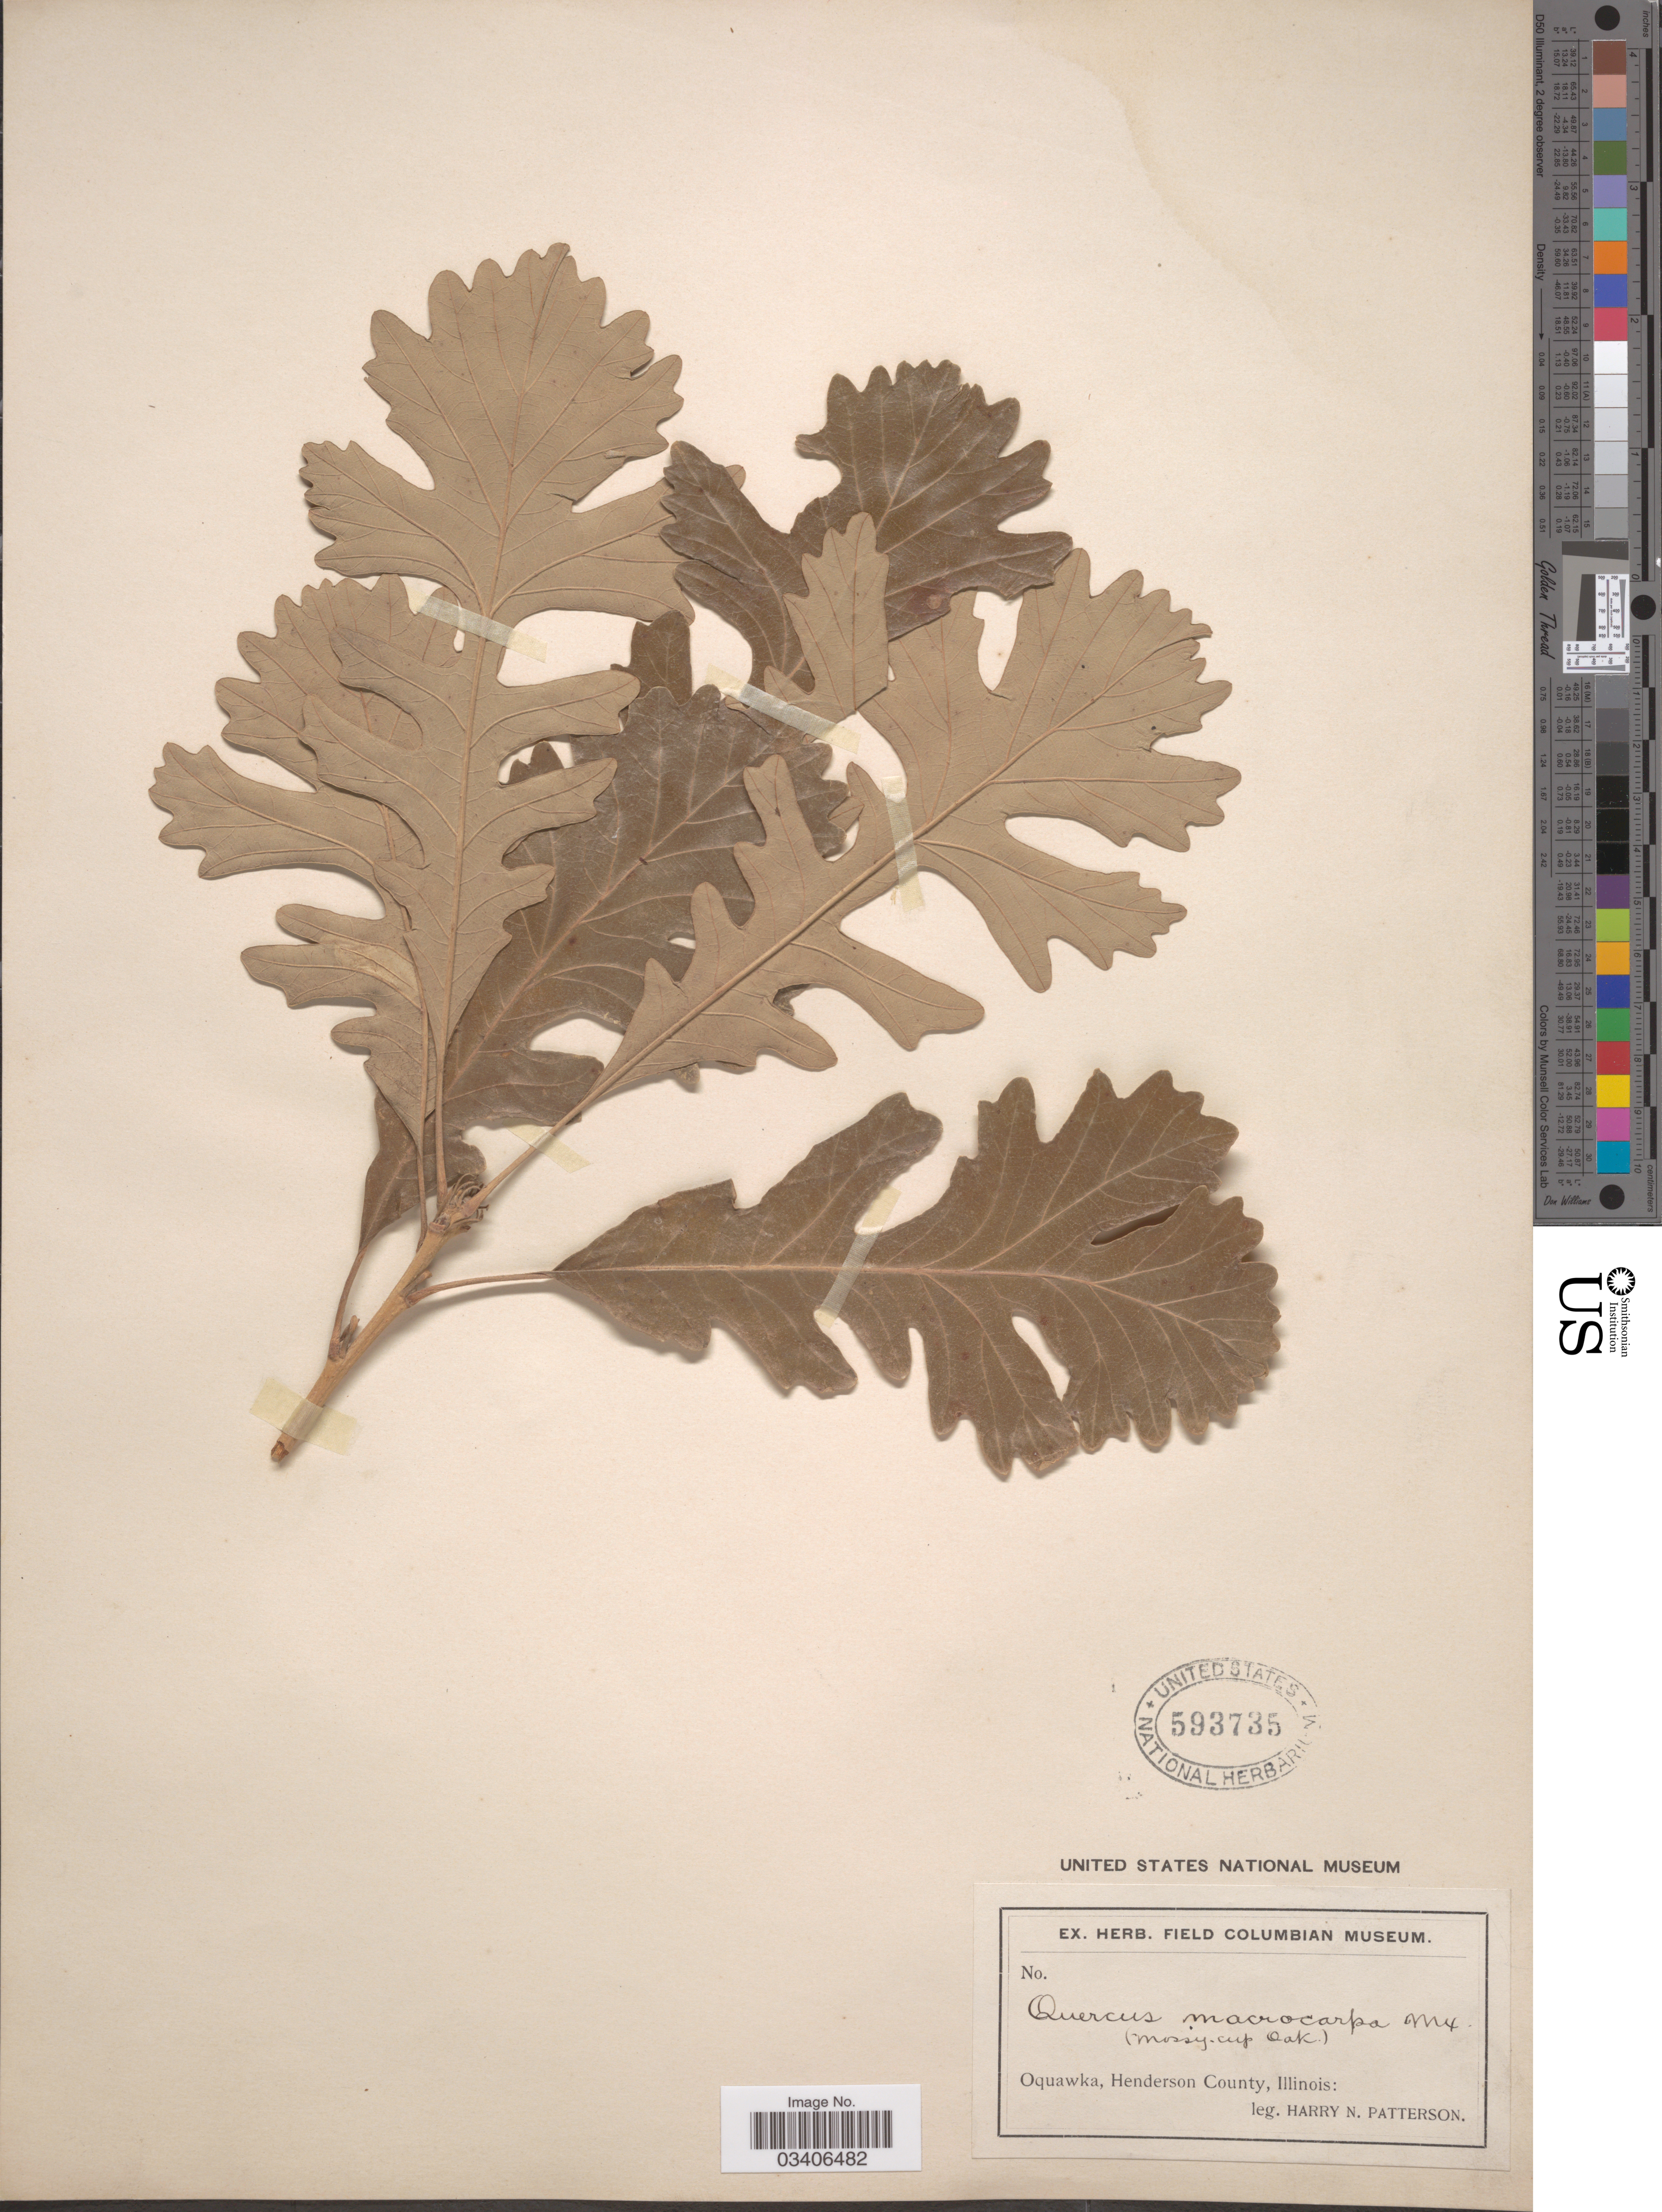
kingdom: Plantae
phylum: Tracheophyta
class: Magnoliopsida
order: Fagales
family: Fagaceae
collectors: H. N. Patterson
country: United States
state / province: Illinois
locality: Oquawka, Henderson County.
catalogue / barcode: US 593735